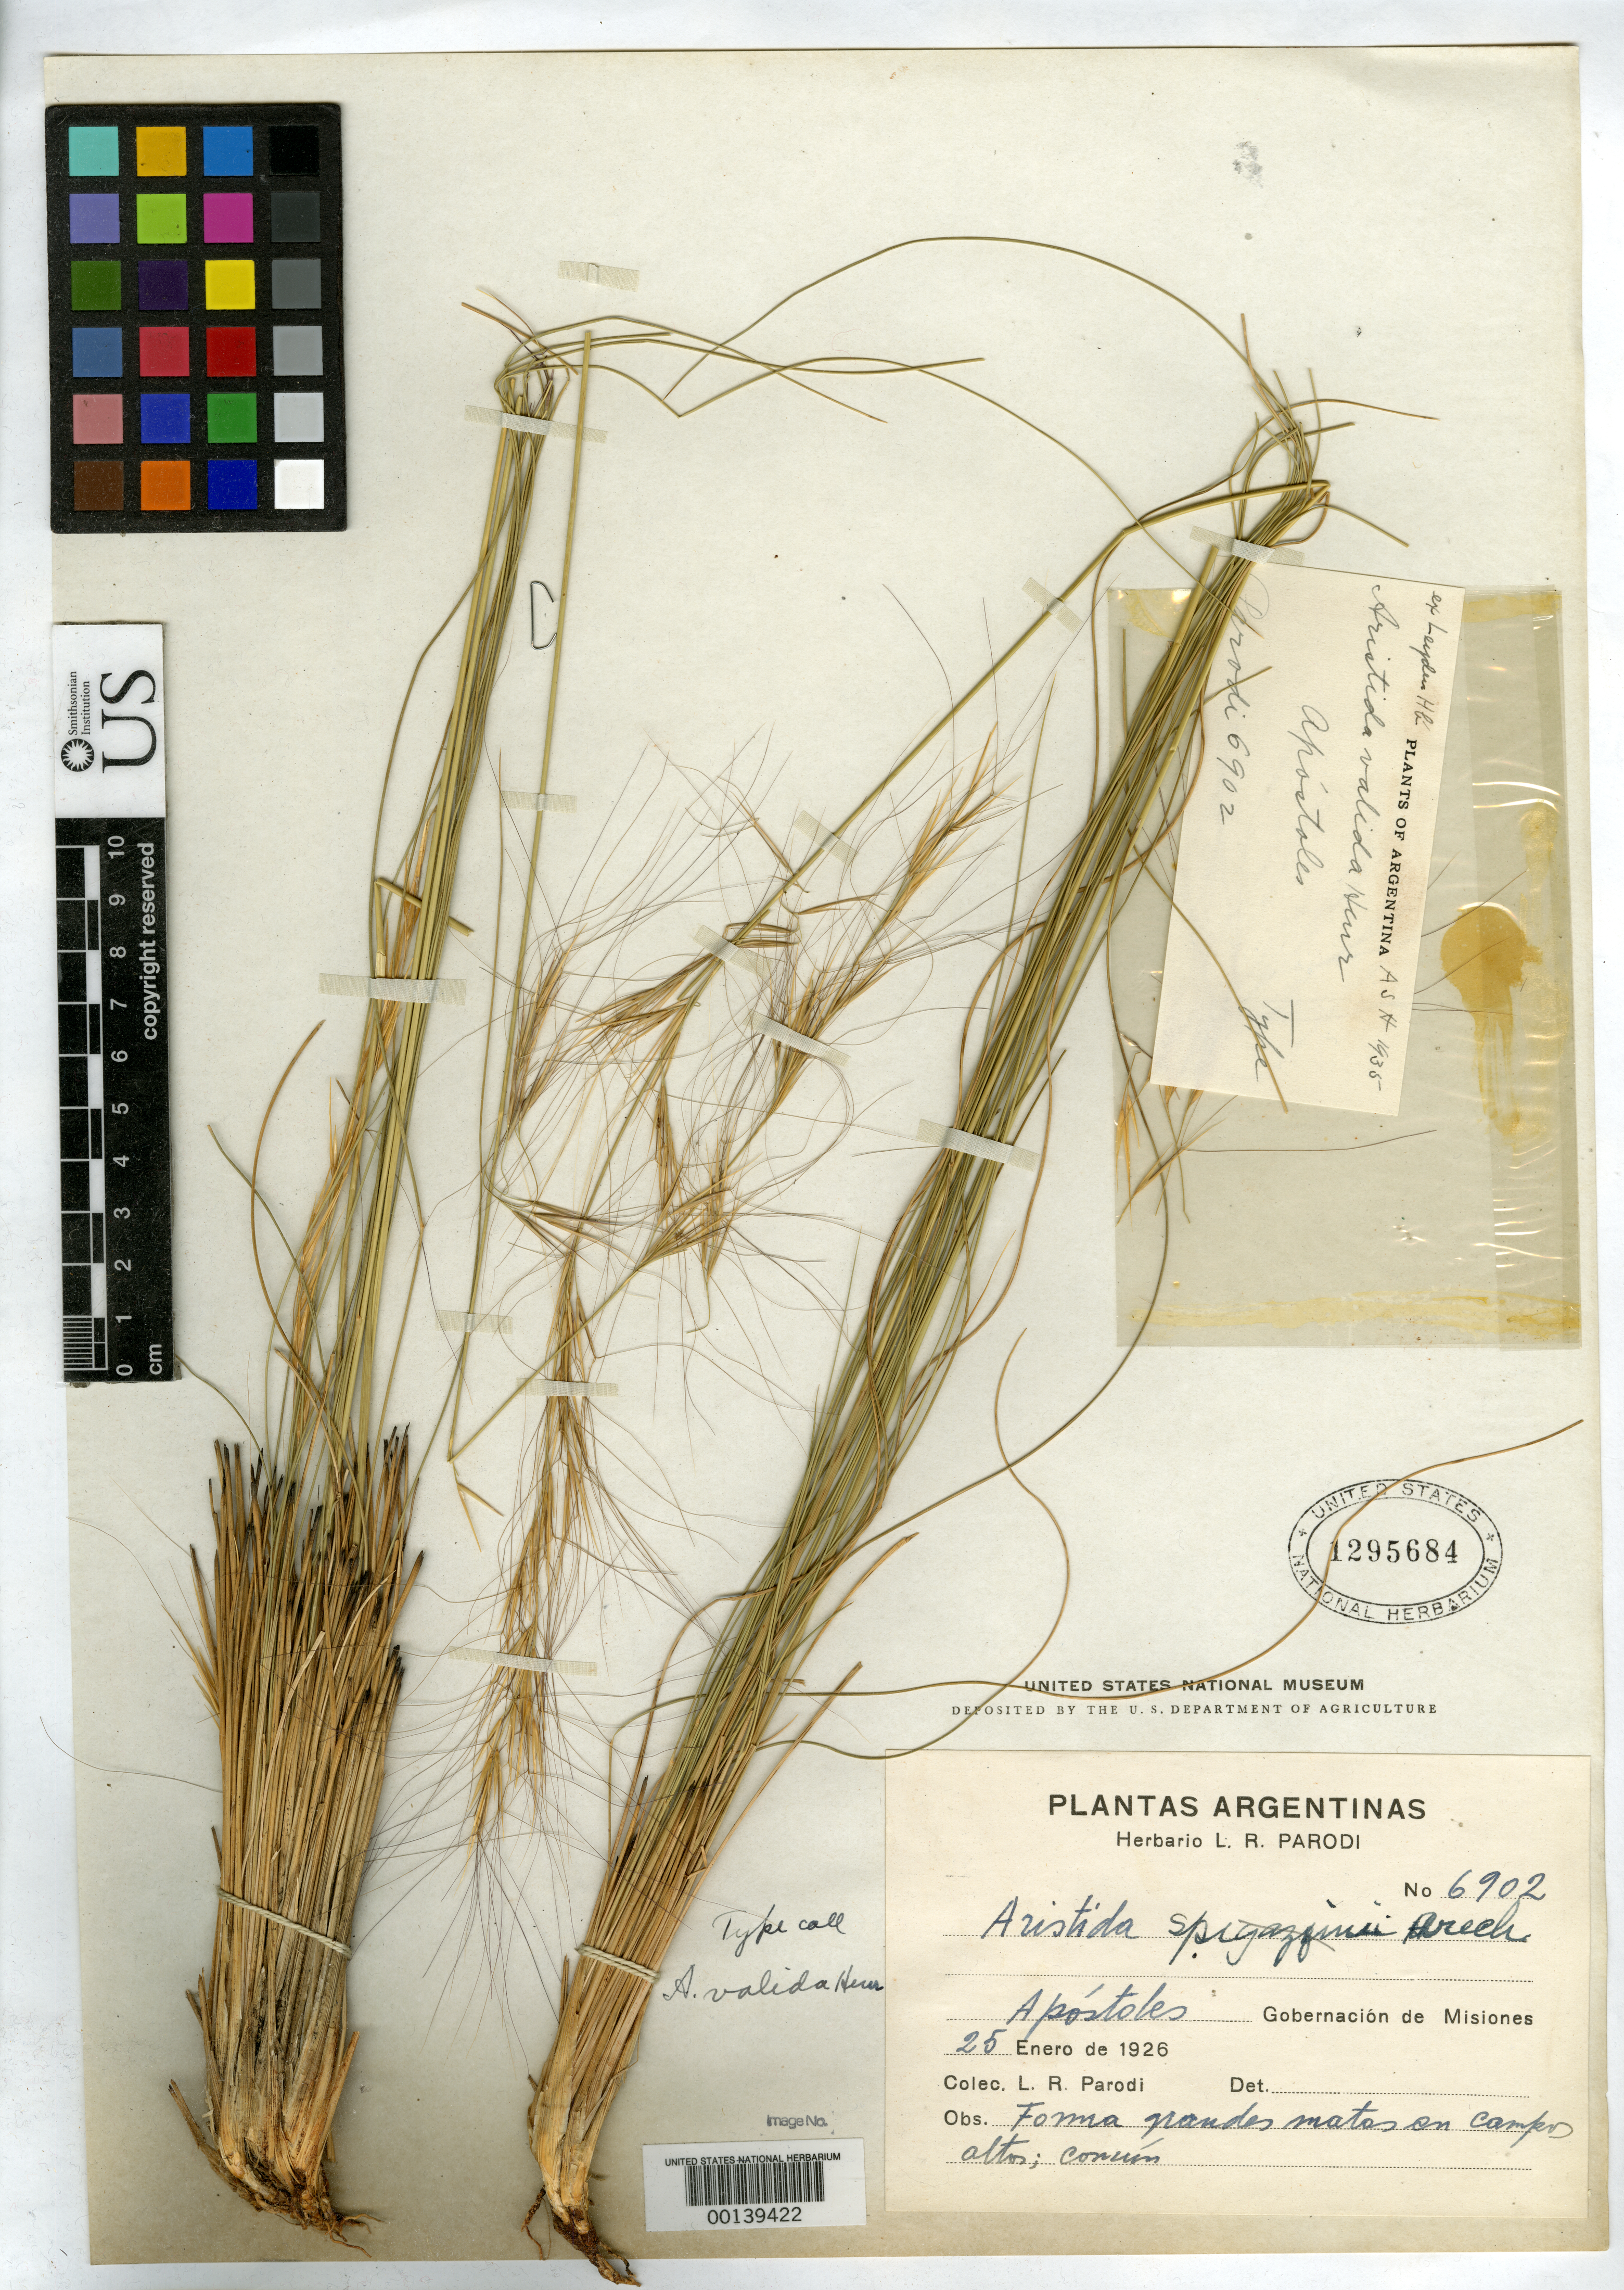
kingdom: Plantae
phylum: Tracheophyta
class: Liliopsida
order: Poales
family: Poaceae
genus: Aristida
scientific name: Aristida valida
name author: Henr.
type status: Isotype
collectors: L. R. Parodi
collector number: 6902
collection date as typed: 25 Jan 1926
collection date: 1926-01-25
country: Argentina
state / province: Misiones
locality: Apostoles.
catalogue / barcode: US 1295684